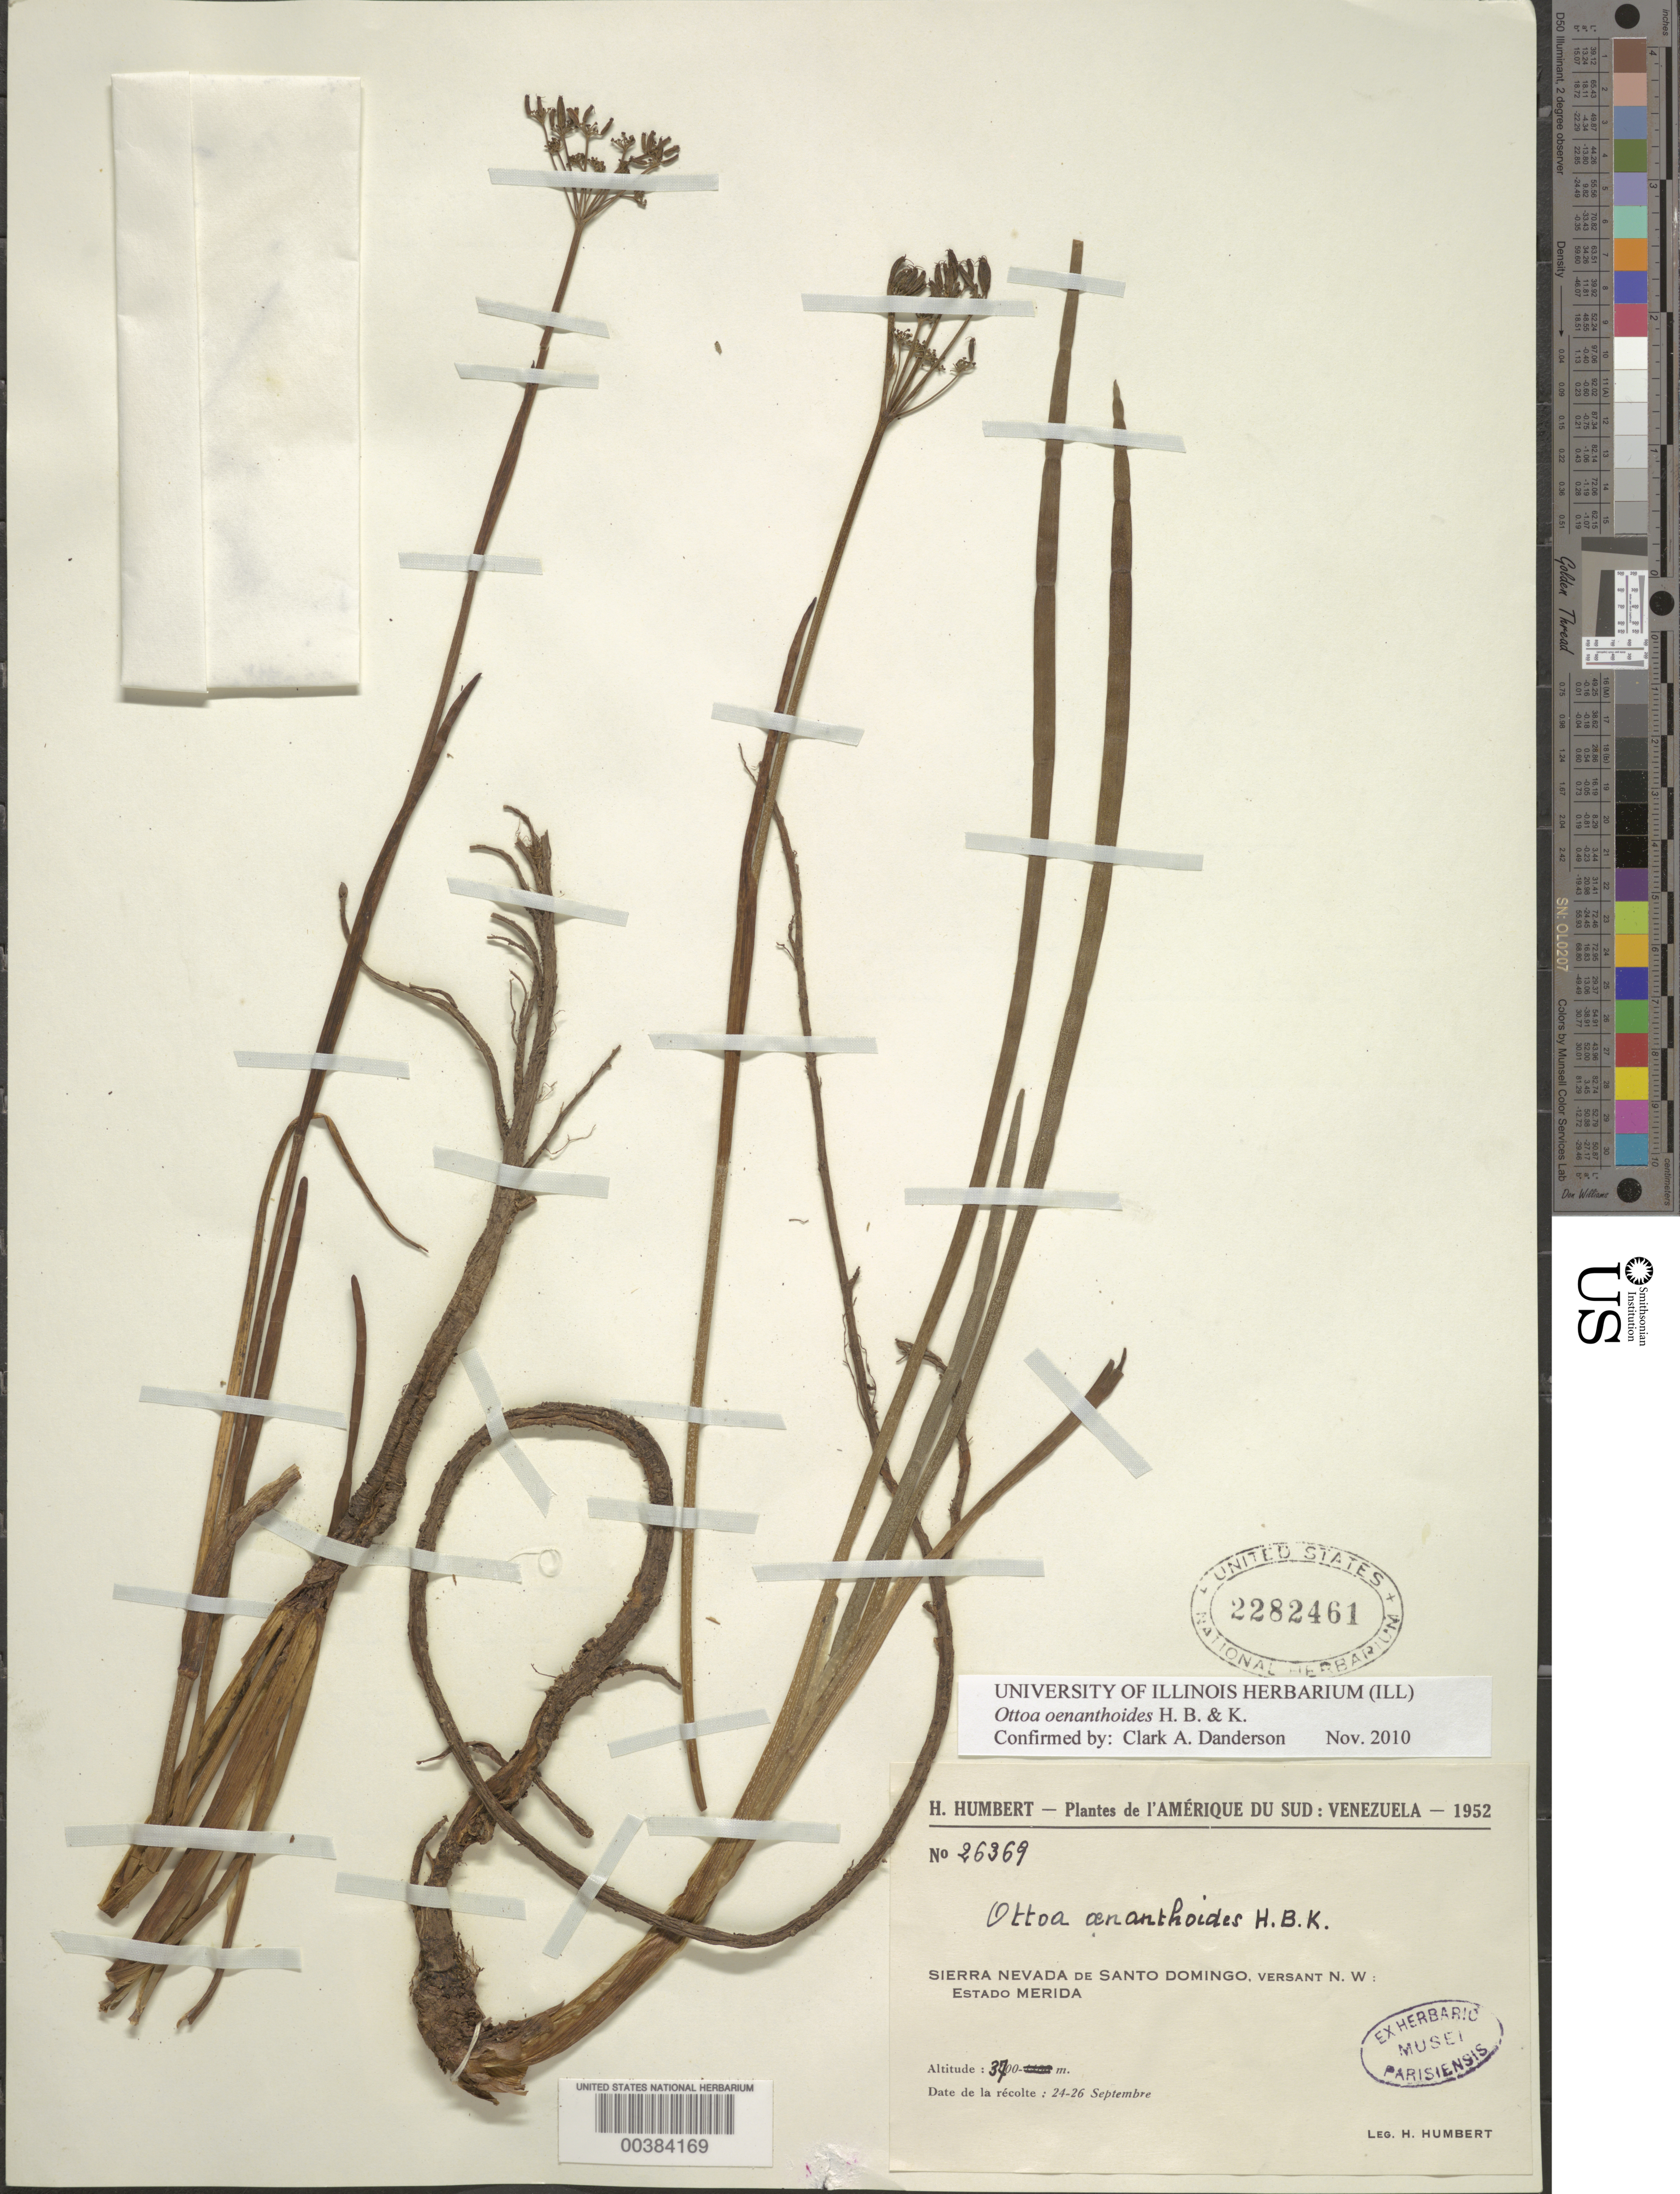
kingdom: Plantae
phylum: Tracheophyta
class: Magnoliopsida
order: Apiales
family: Apiaceae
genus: Ottoa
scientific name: Ottoa oenanthoides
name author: Kunth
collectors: H. Humbert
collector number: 26369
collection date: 1952-09-24/1952-09-26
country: Venezuela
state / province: Mérida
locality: Sierra Nevada de Santo Domingo, versant N.W: Estado Merida.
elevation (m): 3700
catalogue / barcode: US 2282461